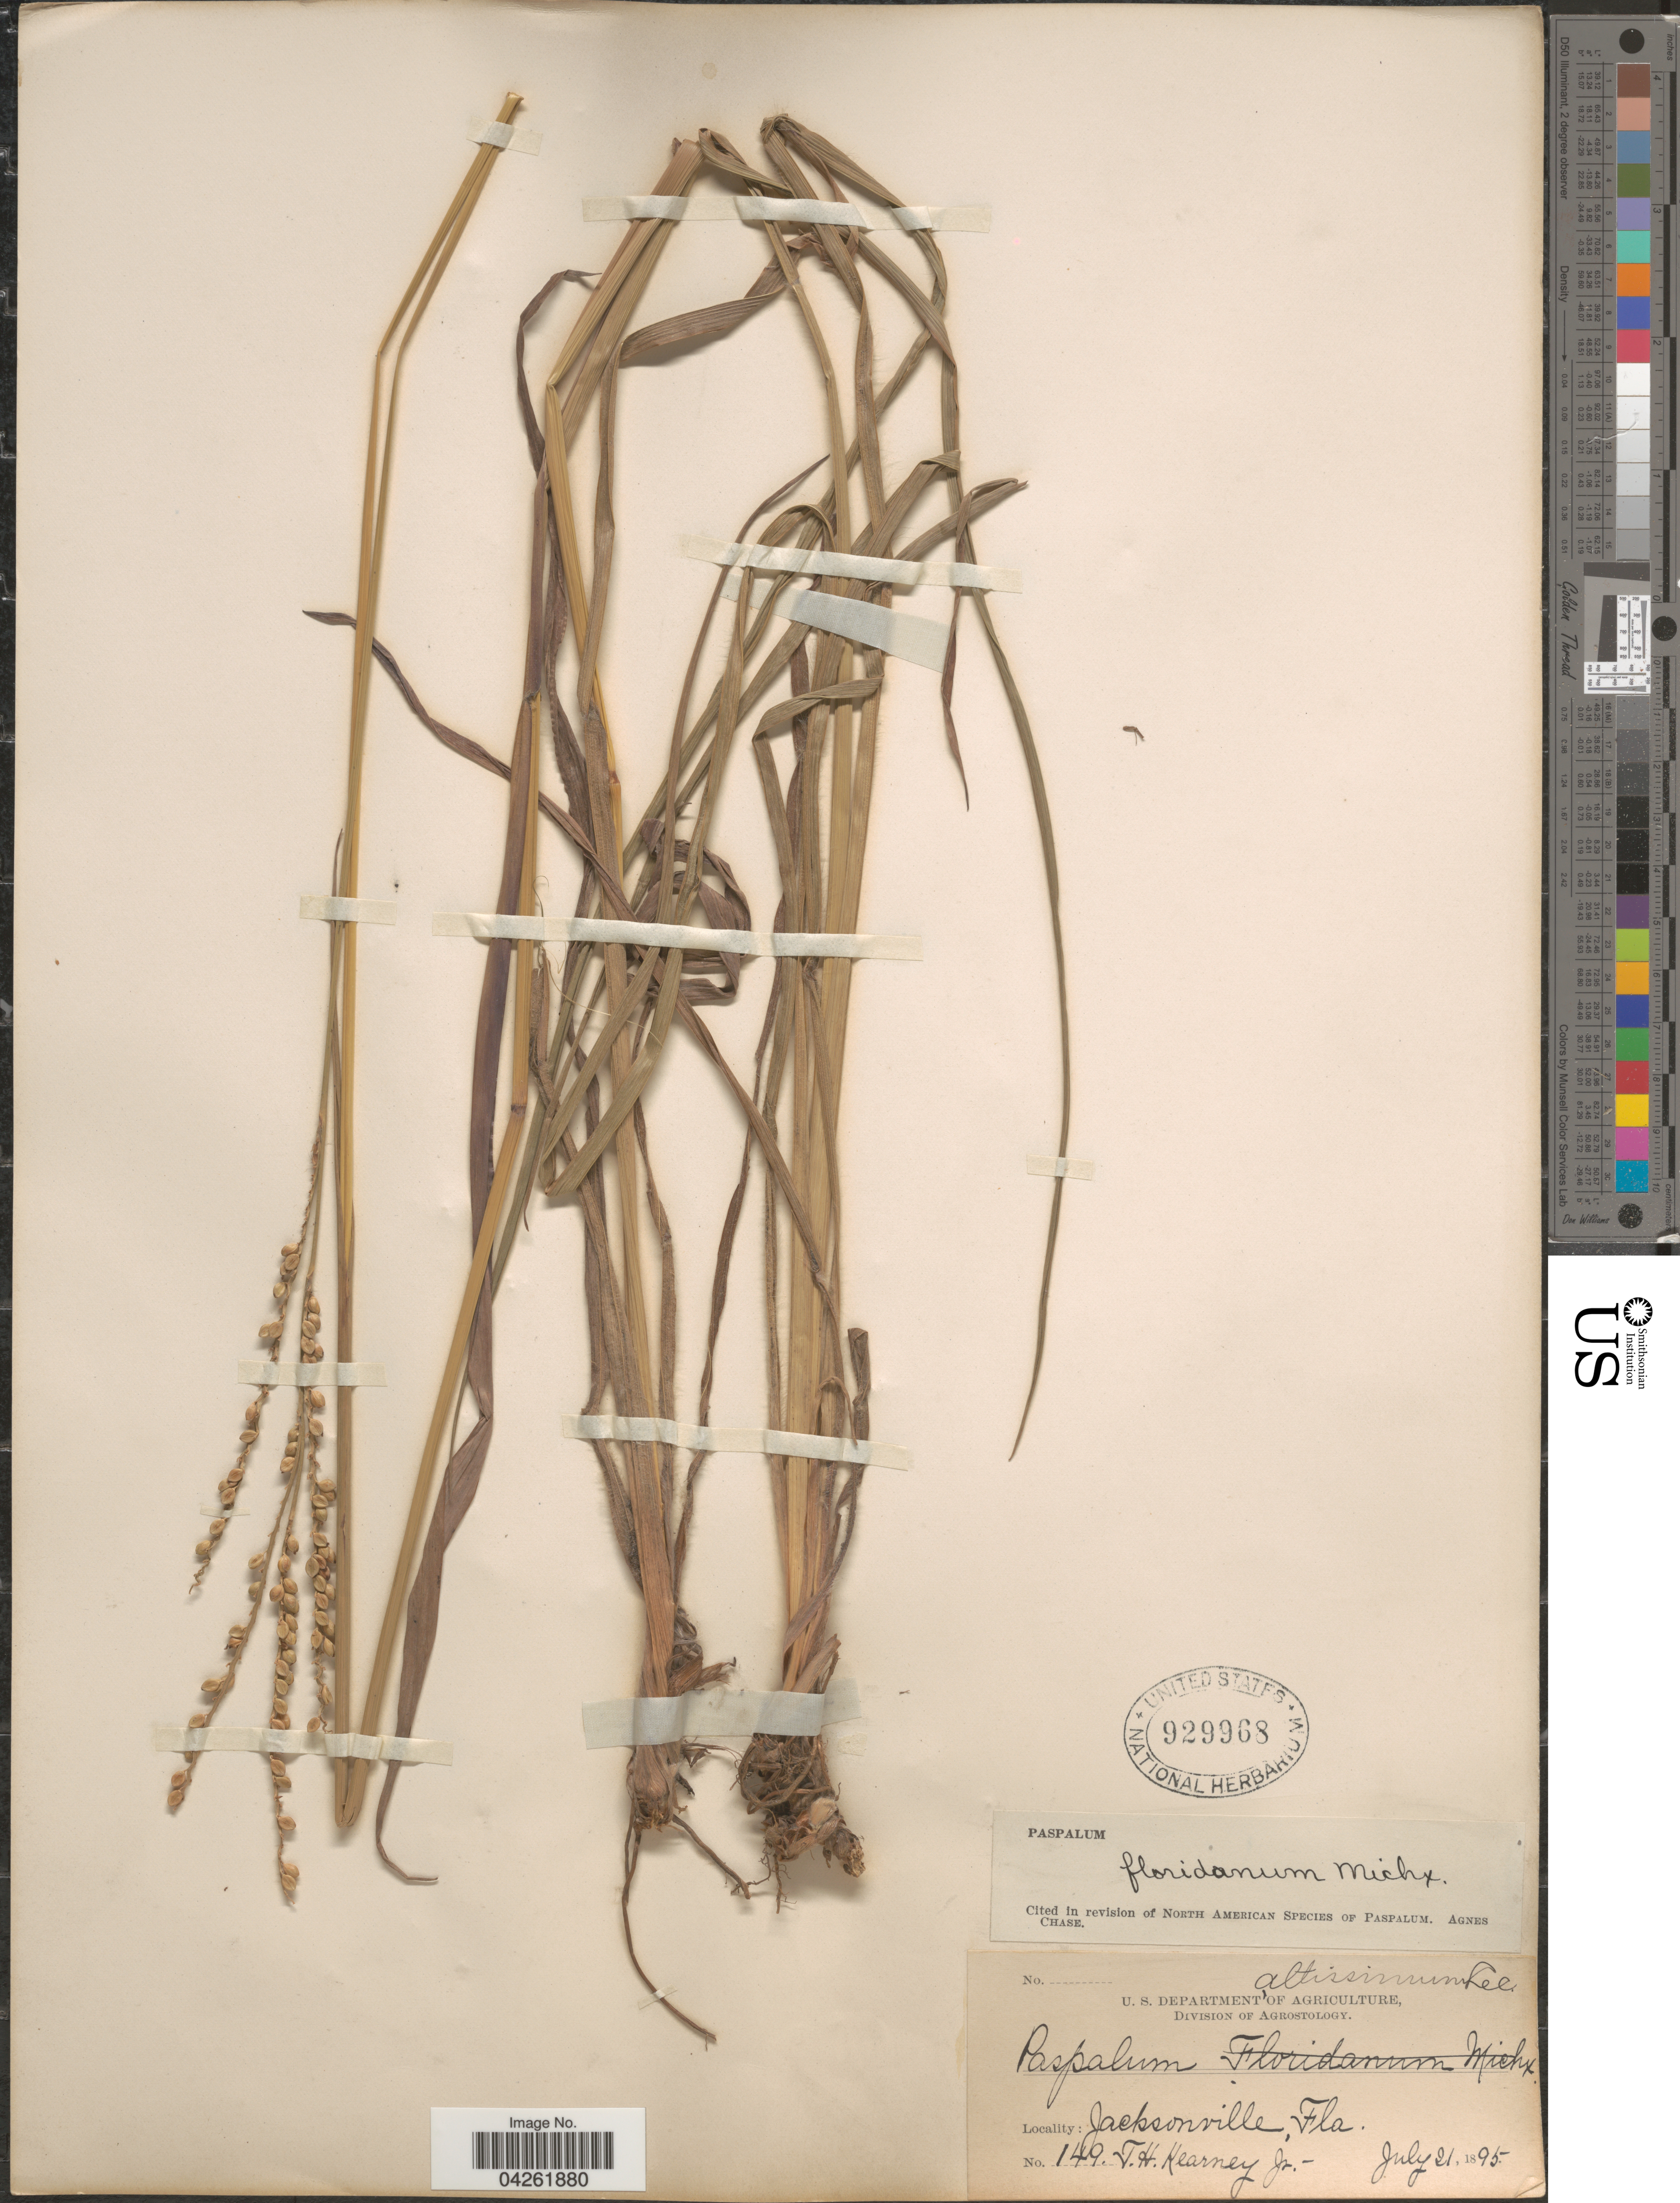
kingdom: Plantae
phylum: Tracheophyta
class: Liliopsida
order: Poales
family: Poaceae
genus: Paspalum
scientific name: Paspalum floridanum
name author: Michx.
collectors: T. H. Kearney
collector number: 149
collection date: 1895-07-21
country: United States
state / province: Florida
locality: Jacksonville.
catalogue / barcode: US 929968